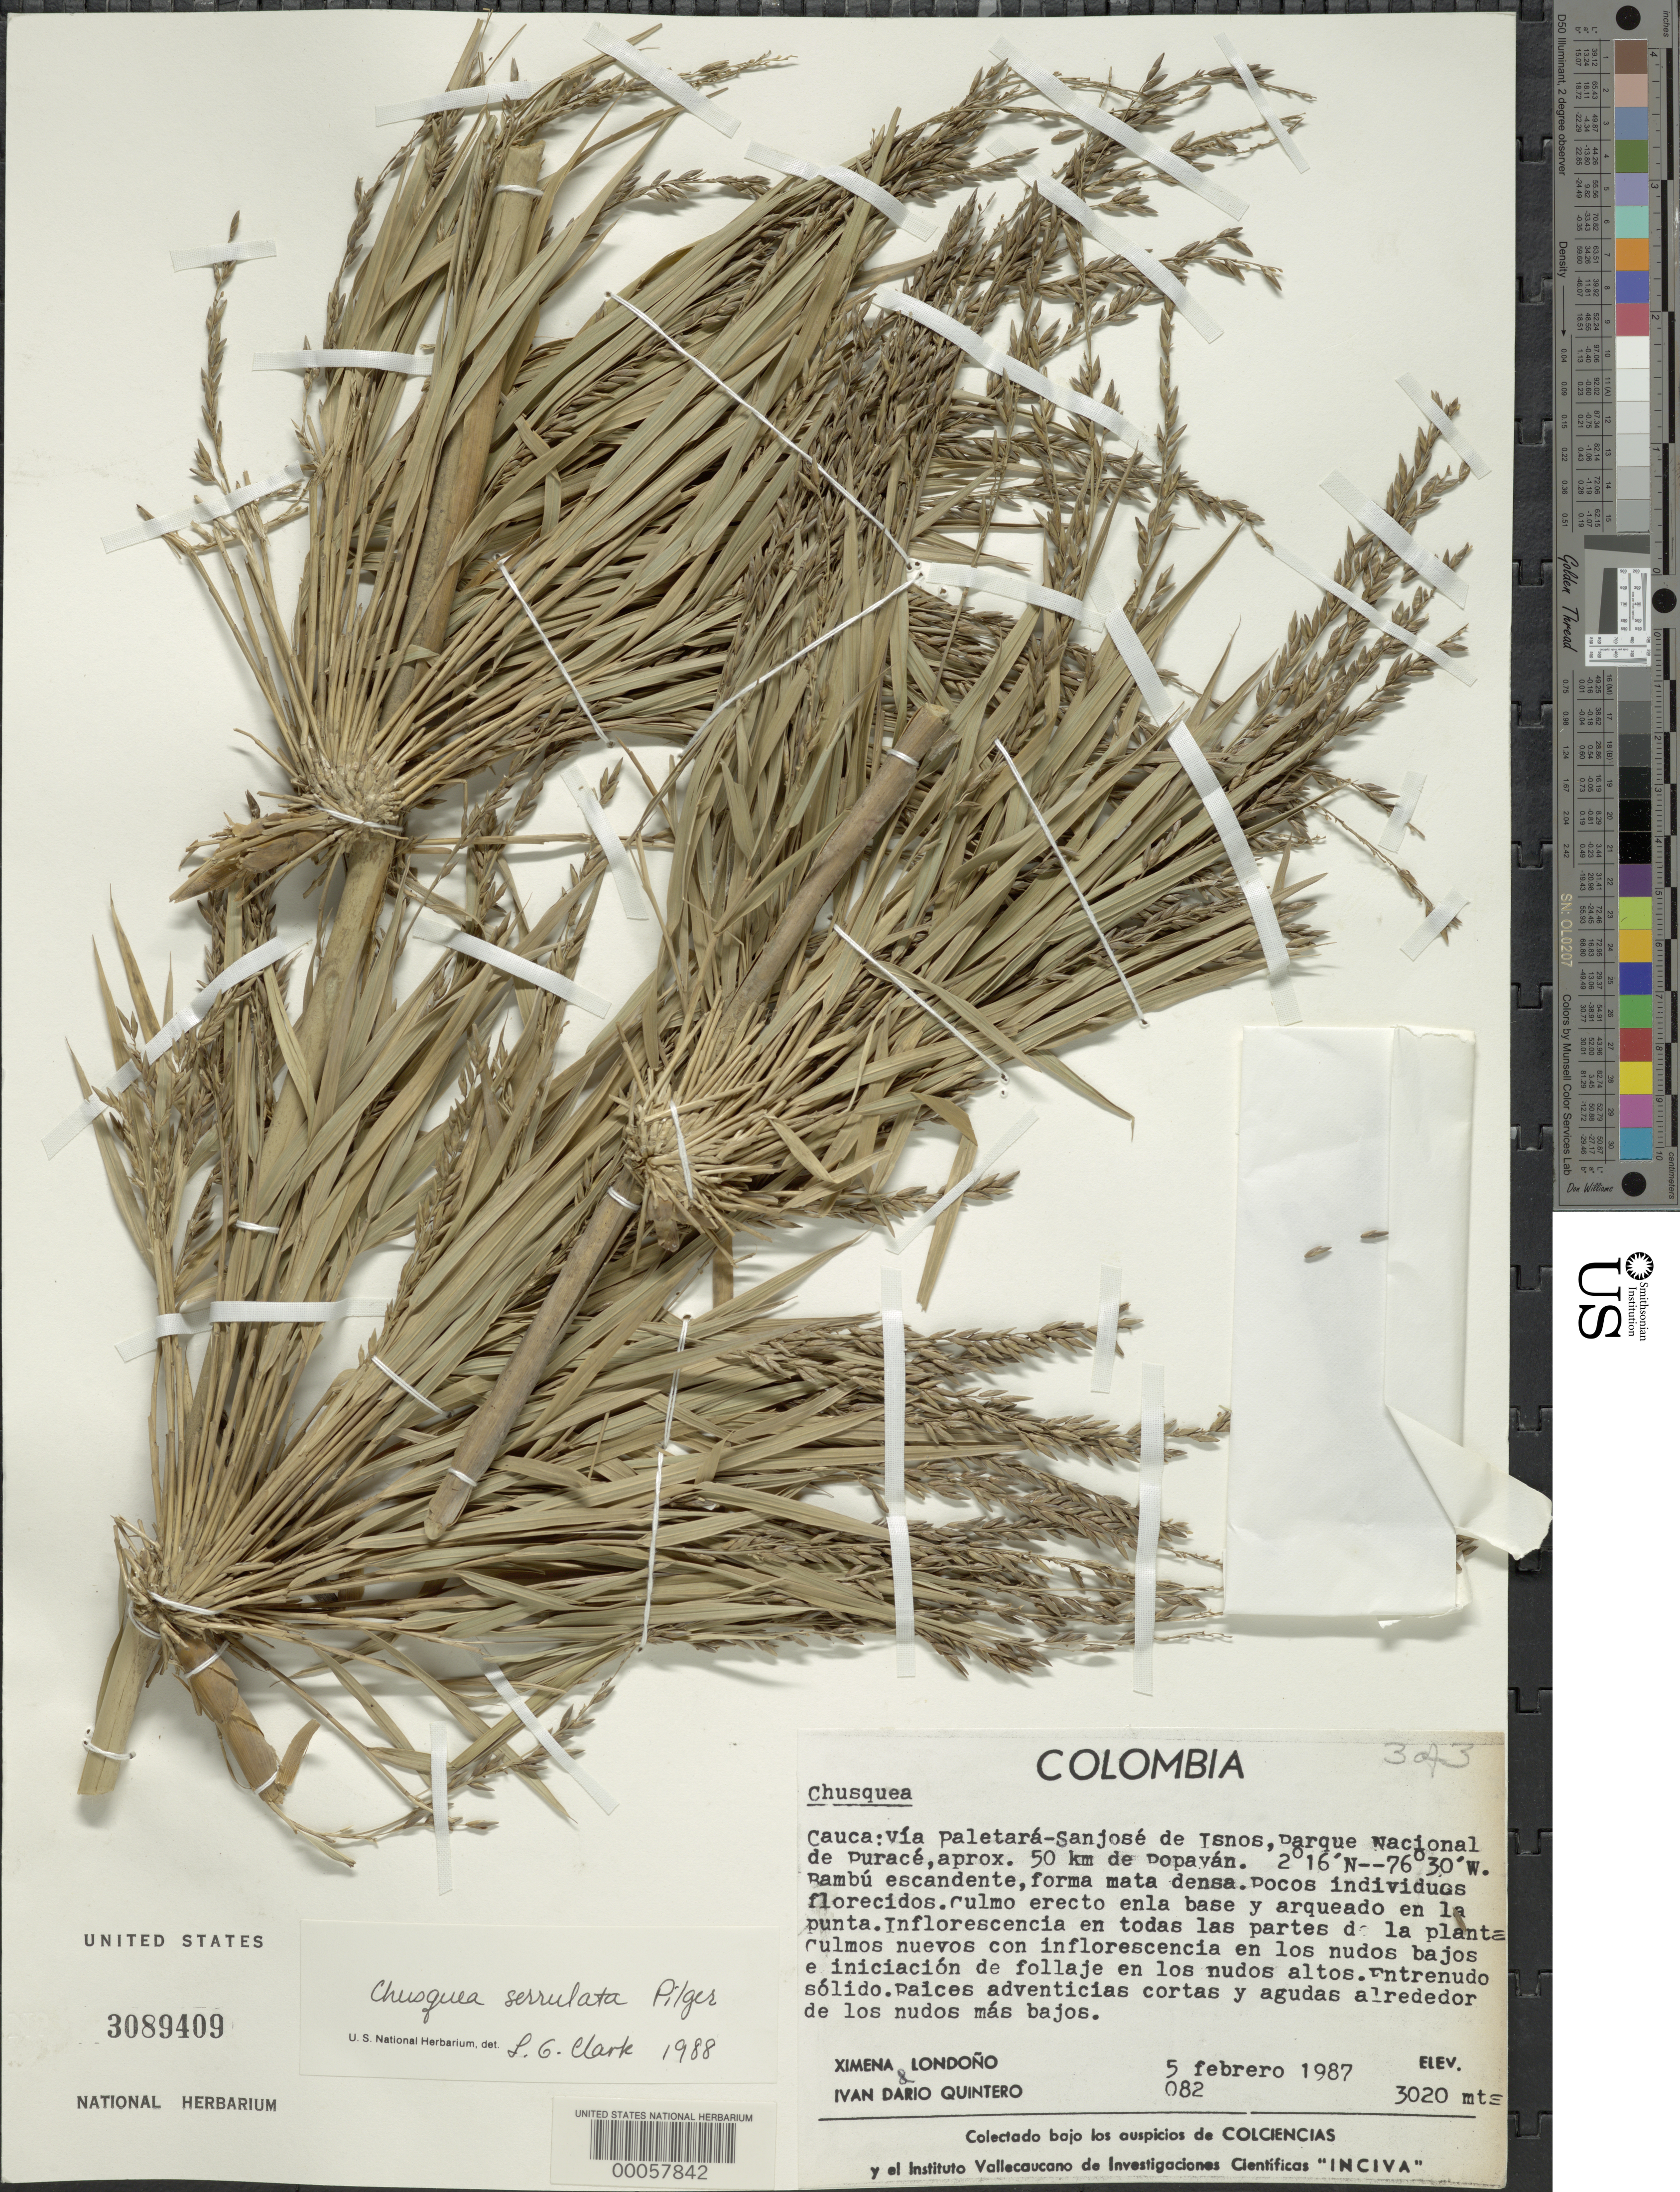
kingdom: Plantae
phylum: Tracheophyta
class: Liliopsida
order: Poales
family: Poaceae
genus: Chusquea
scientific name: Chusquea serrulata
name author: Pilg.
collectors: X. Londoño & I. Quintero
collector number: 082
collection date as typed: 05 Feb 1987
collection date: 1987-02-05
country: Colombia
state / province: Cauca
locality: Paletara-San Jose de Isnos road, Parque Nacional de Purace, 50 km from Popayan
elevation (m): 3020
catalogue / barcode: US 3089409